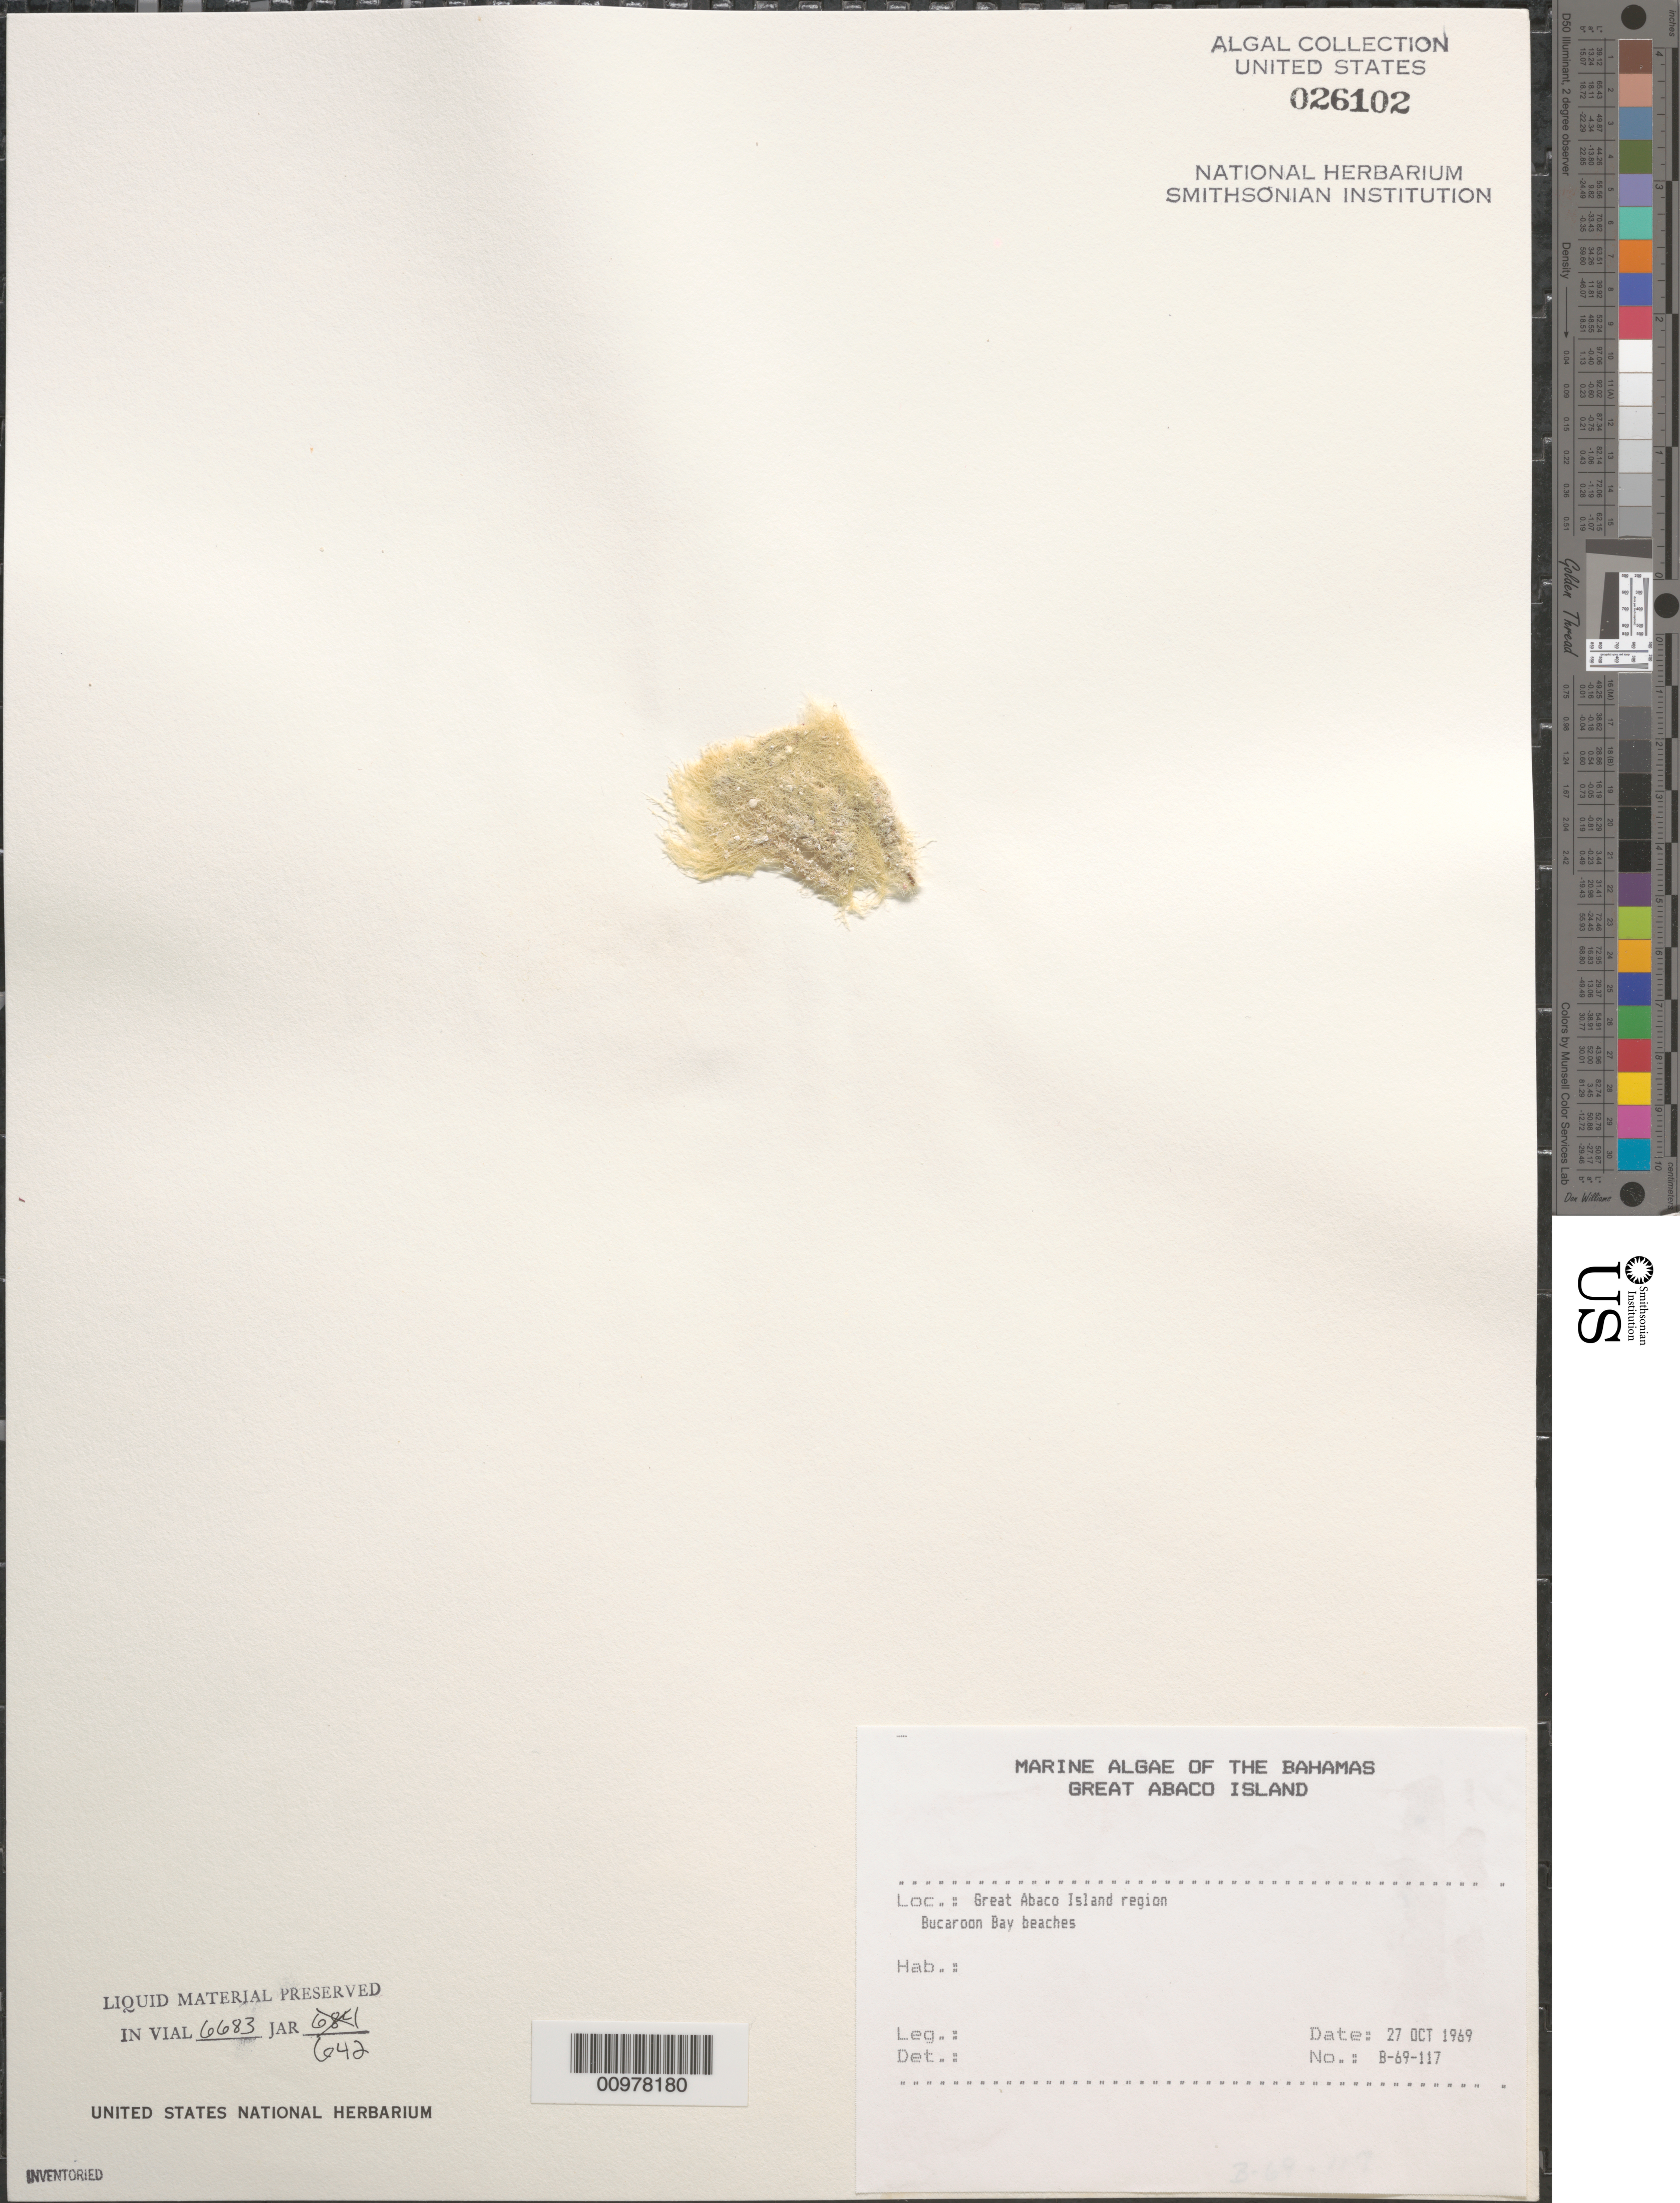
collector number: B-69-117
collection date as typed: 27 Oct 1969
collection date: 1969-10-27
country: Bahamas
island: Great Abaco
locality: Buckaroon Bay beaches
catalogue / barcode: US 26102